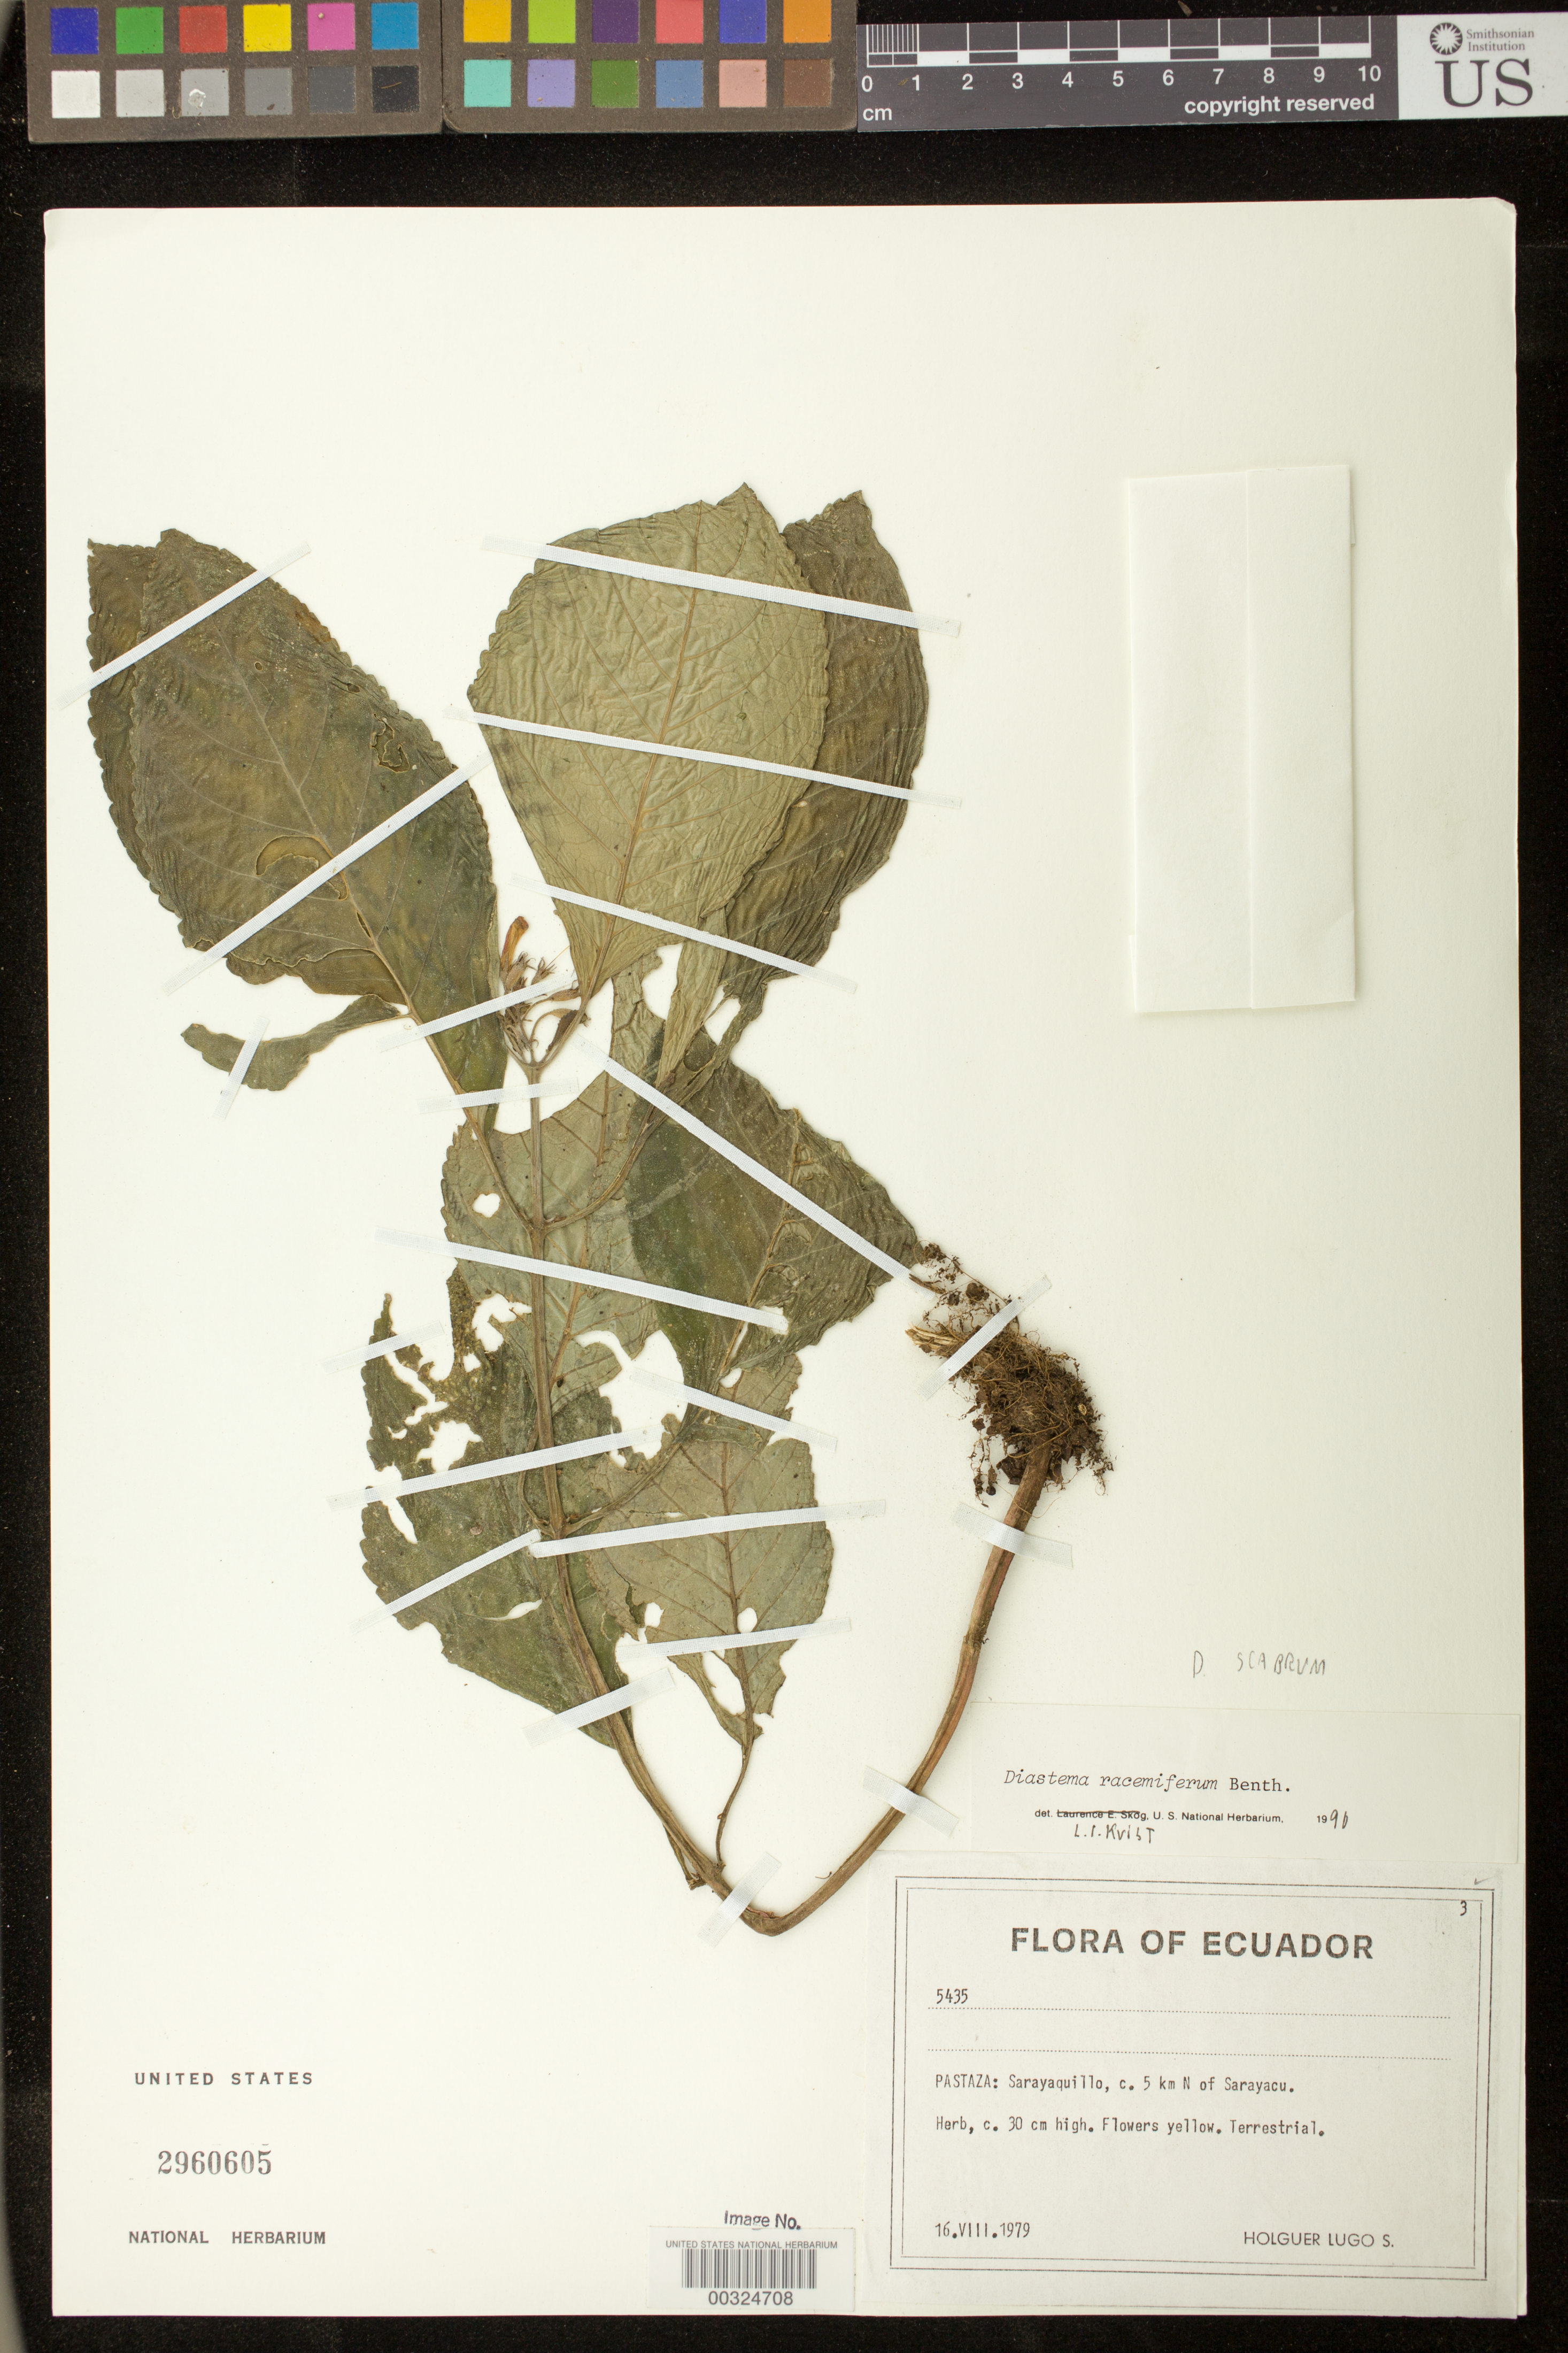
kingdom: Plantae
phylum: Tracheophyta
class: Magnoliopsida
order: Lamiales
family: Gesneriaceae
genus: Diastema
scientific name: Diastema racemiferum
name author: Benth.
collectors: H. Lugo S.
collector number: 5435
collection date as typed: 16 Aug 1979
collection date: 1979-08-16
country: Ecuador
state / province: Pastaza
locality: Sarayaquillo, c. 5 km N of Sarayacu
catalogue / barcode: US 2960605